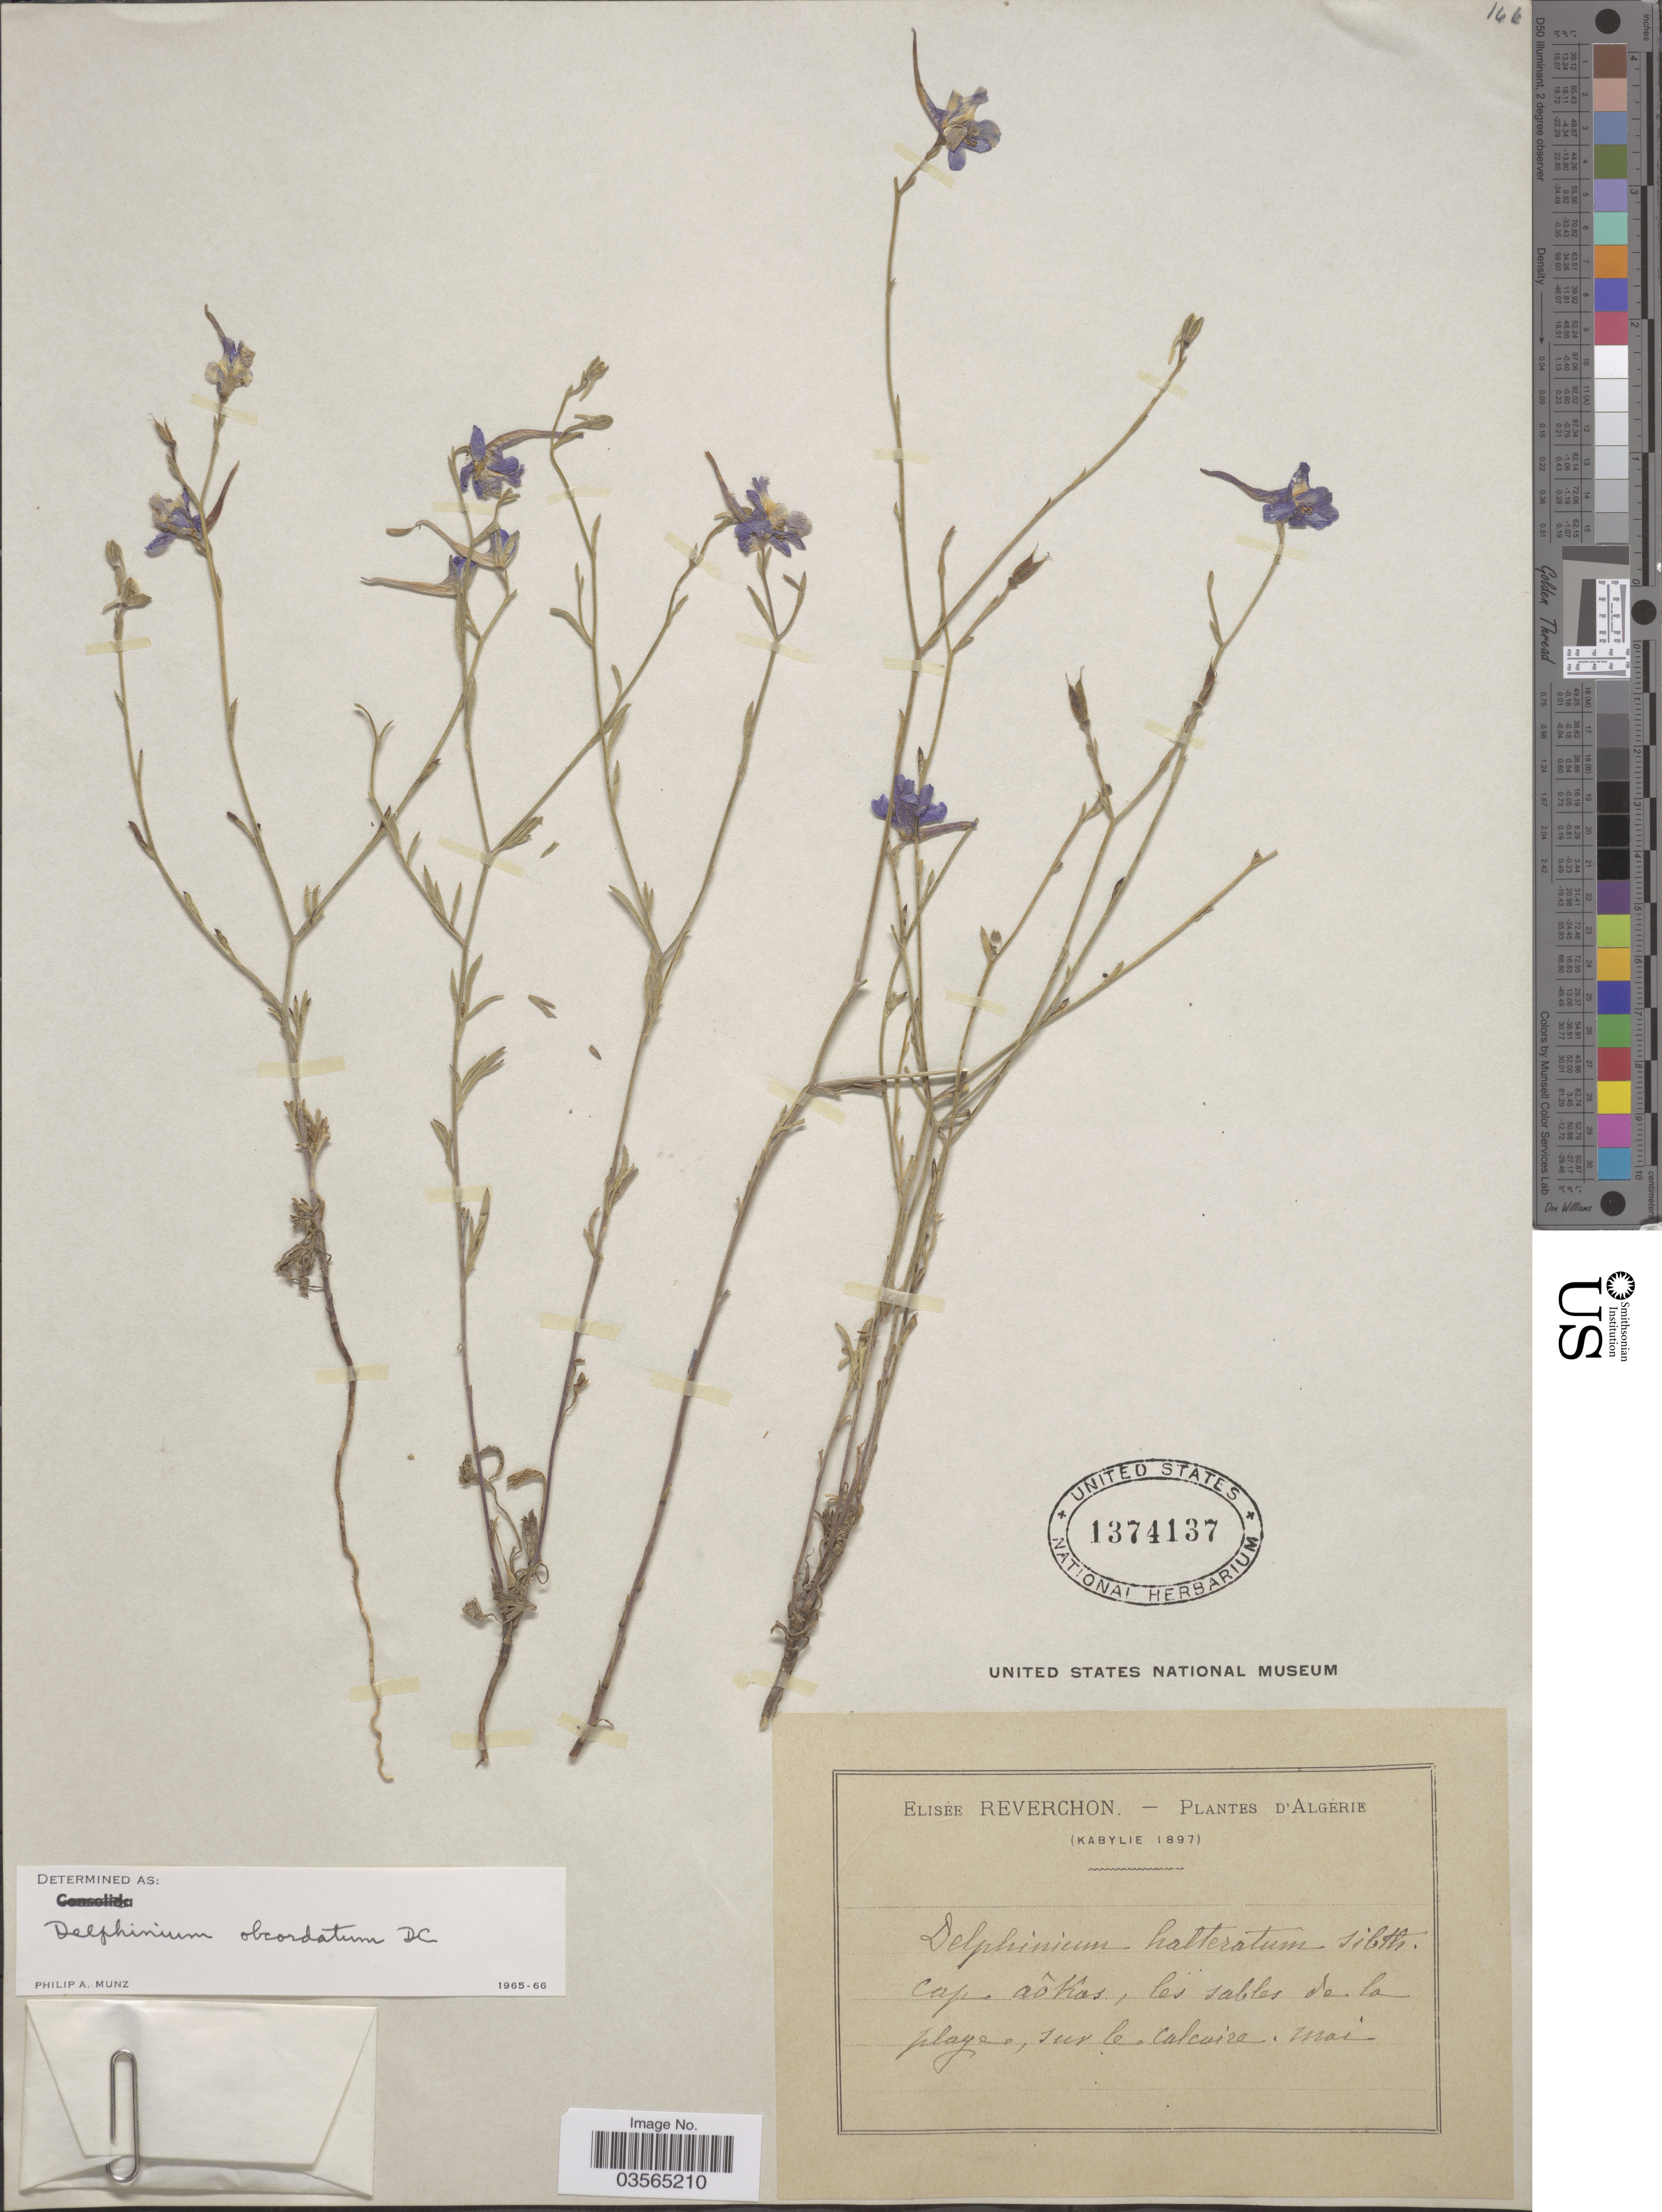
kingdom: Plantae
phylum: Tracheophyta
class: Magnoliopsida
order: Ranunculales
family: Ranunculaceae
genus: Delphinium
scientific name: Delphinium obcordatum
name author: DC.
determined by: Du Pasquier, P.-E.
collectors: E. Reverchon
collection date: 1897-05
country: Algeria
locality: Kabylie, Cap. Aôkas, les sables de la plages.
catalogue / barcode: US 1374137